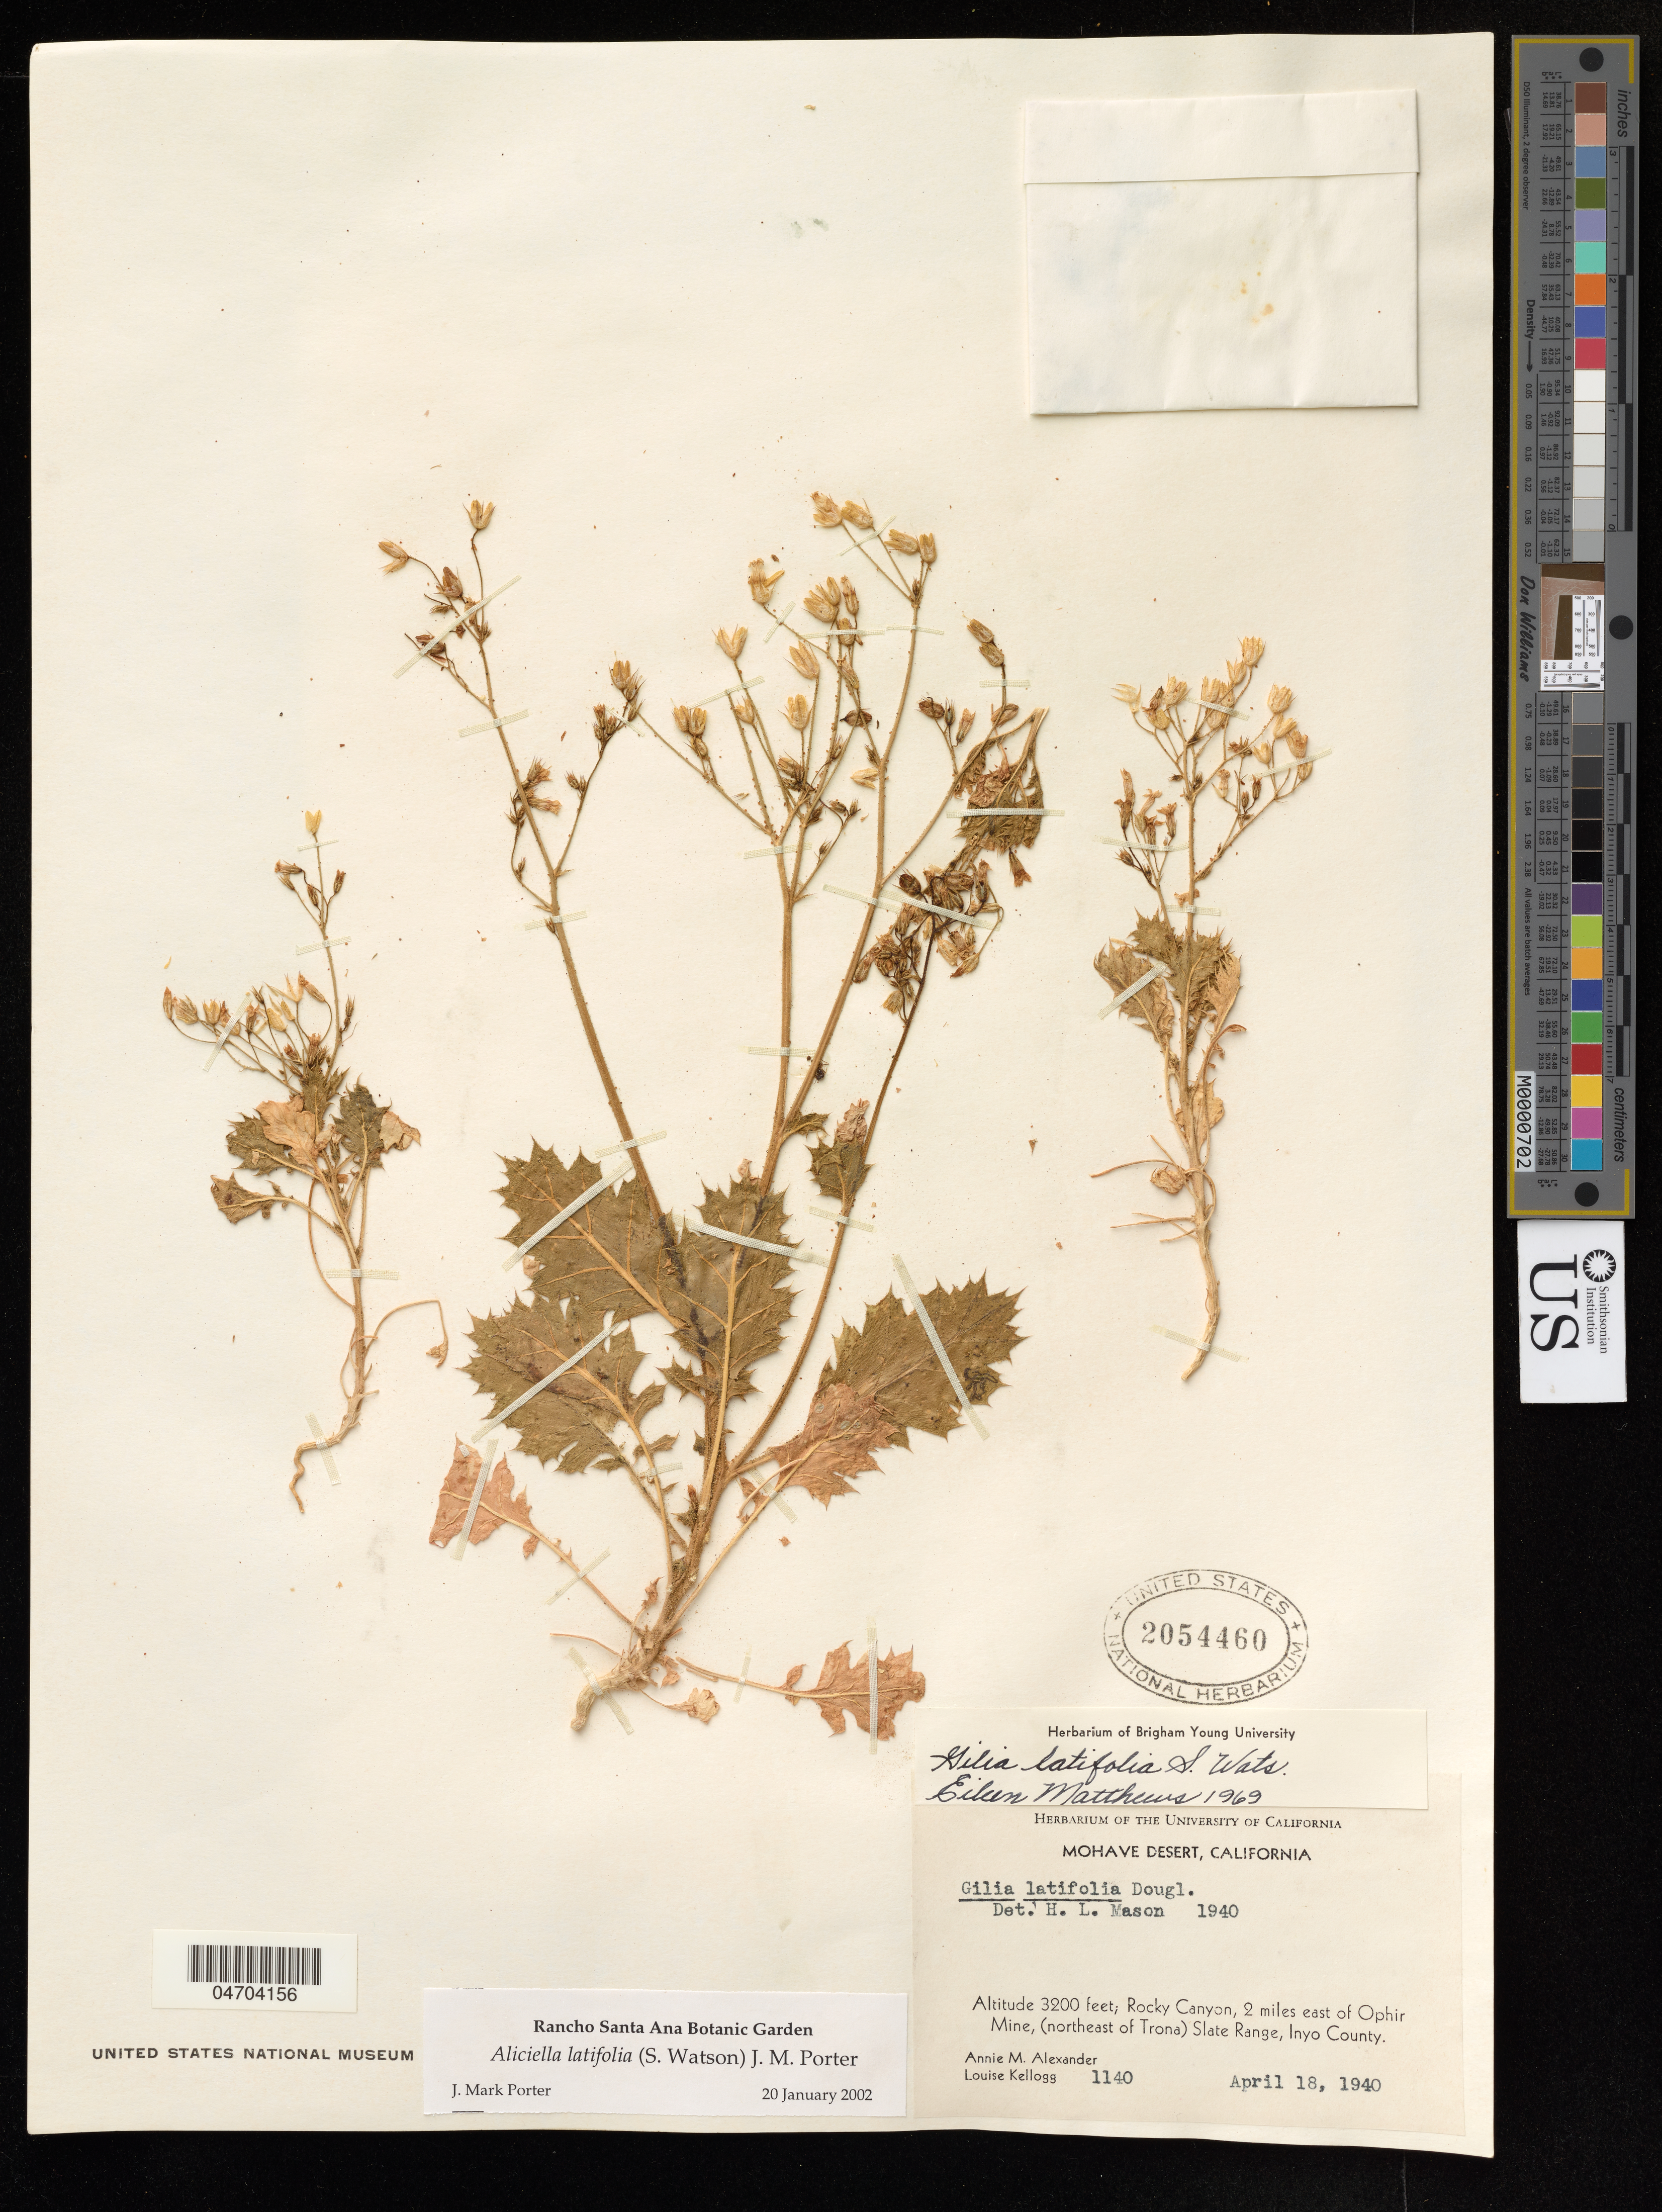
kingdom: Plantae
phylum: Tracheophyta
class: Magnoliopsida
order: Ericales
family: Polemoniaceae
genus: Aliciella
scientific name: Aliciella latifolia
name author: (S. Watson) J.M. Porter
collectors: A. M. Alexander & L. Kellogg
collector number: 1140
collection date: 1940-04-18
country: United States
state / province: California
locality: Mohave Desert, Rocky Canyon, 2 miles east of Ophir Mine, (northeast of Trona) Slate Range, Inyo County.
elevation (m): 975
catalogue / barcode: US 2054460